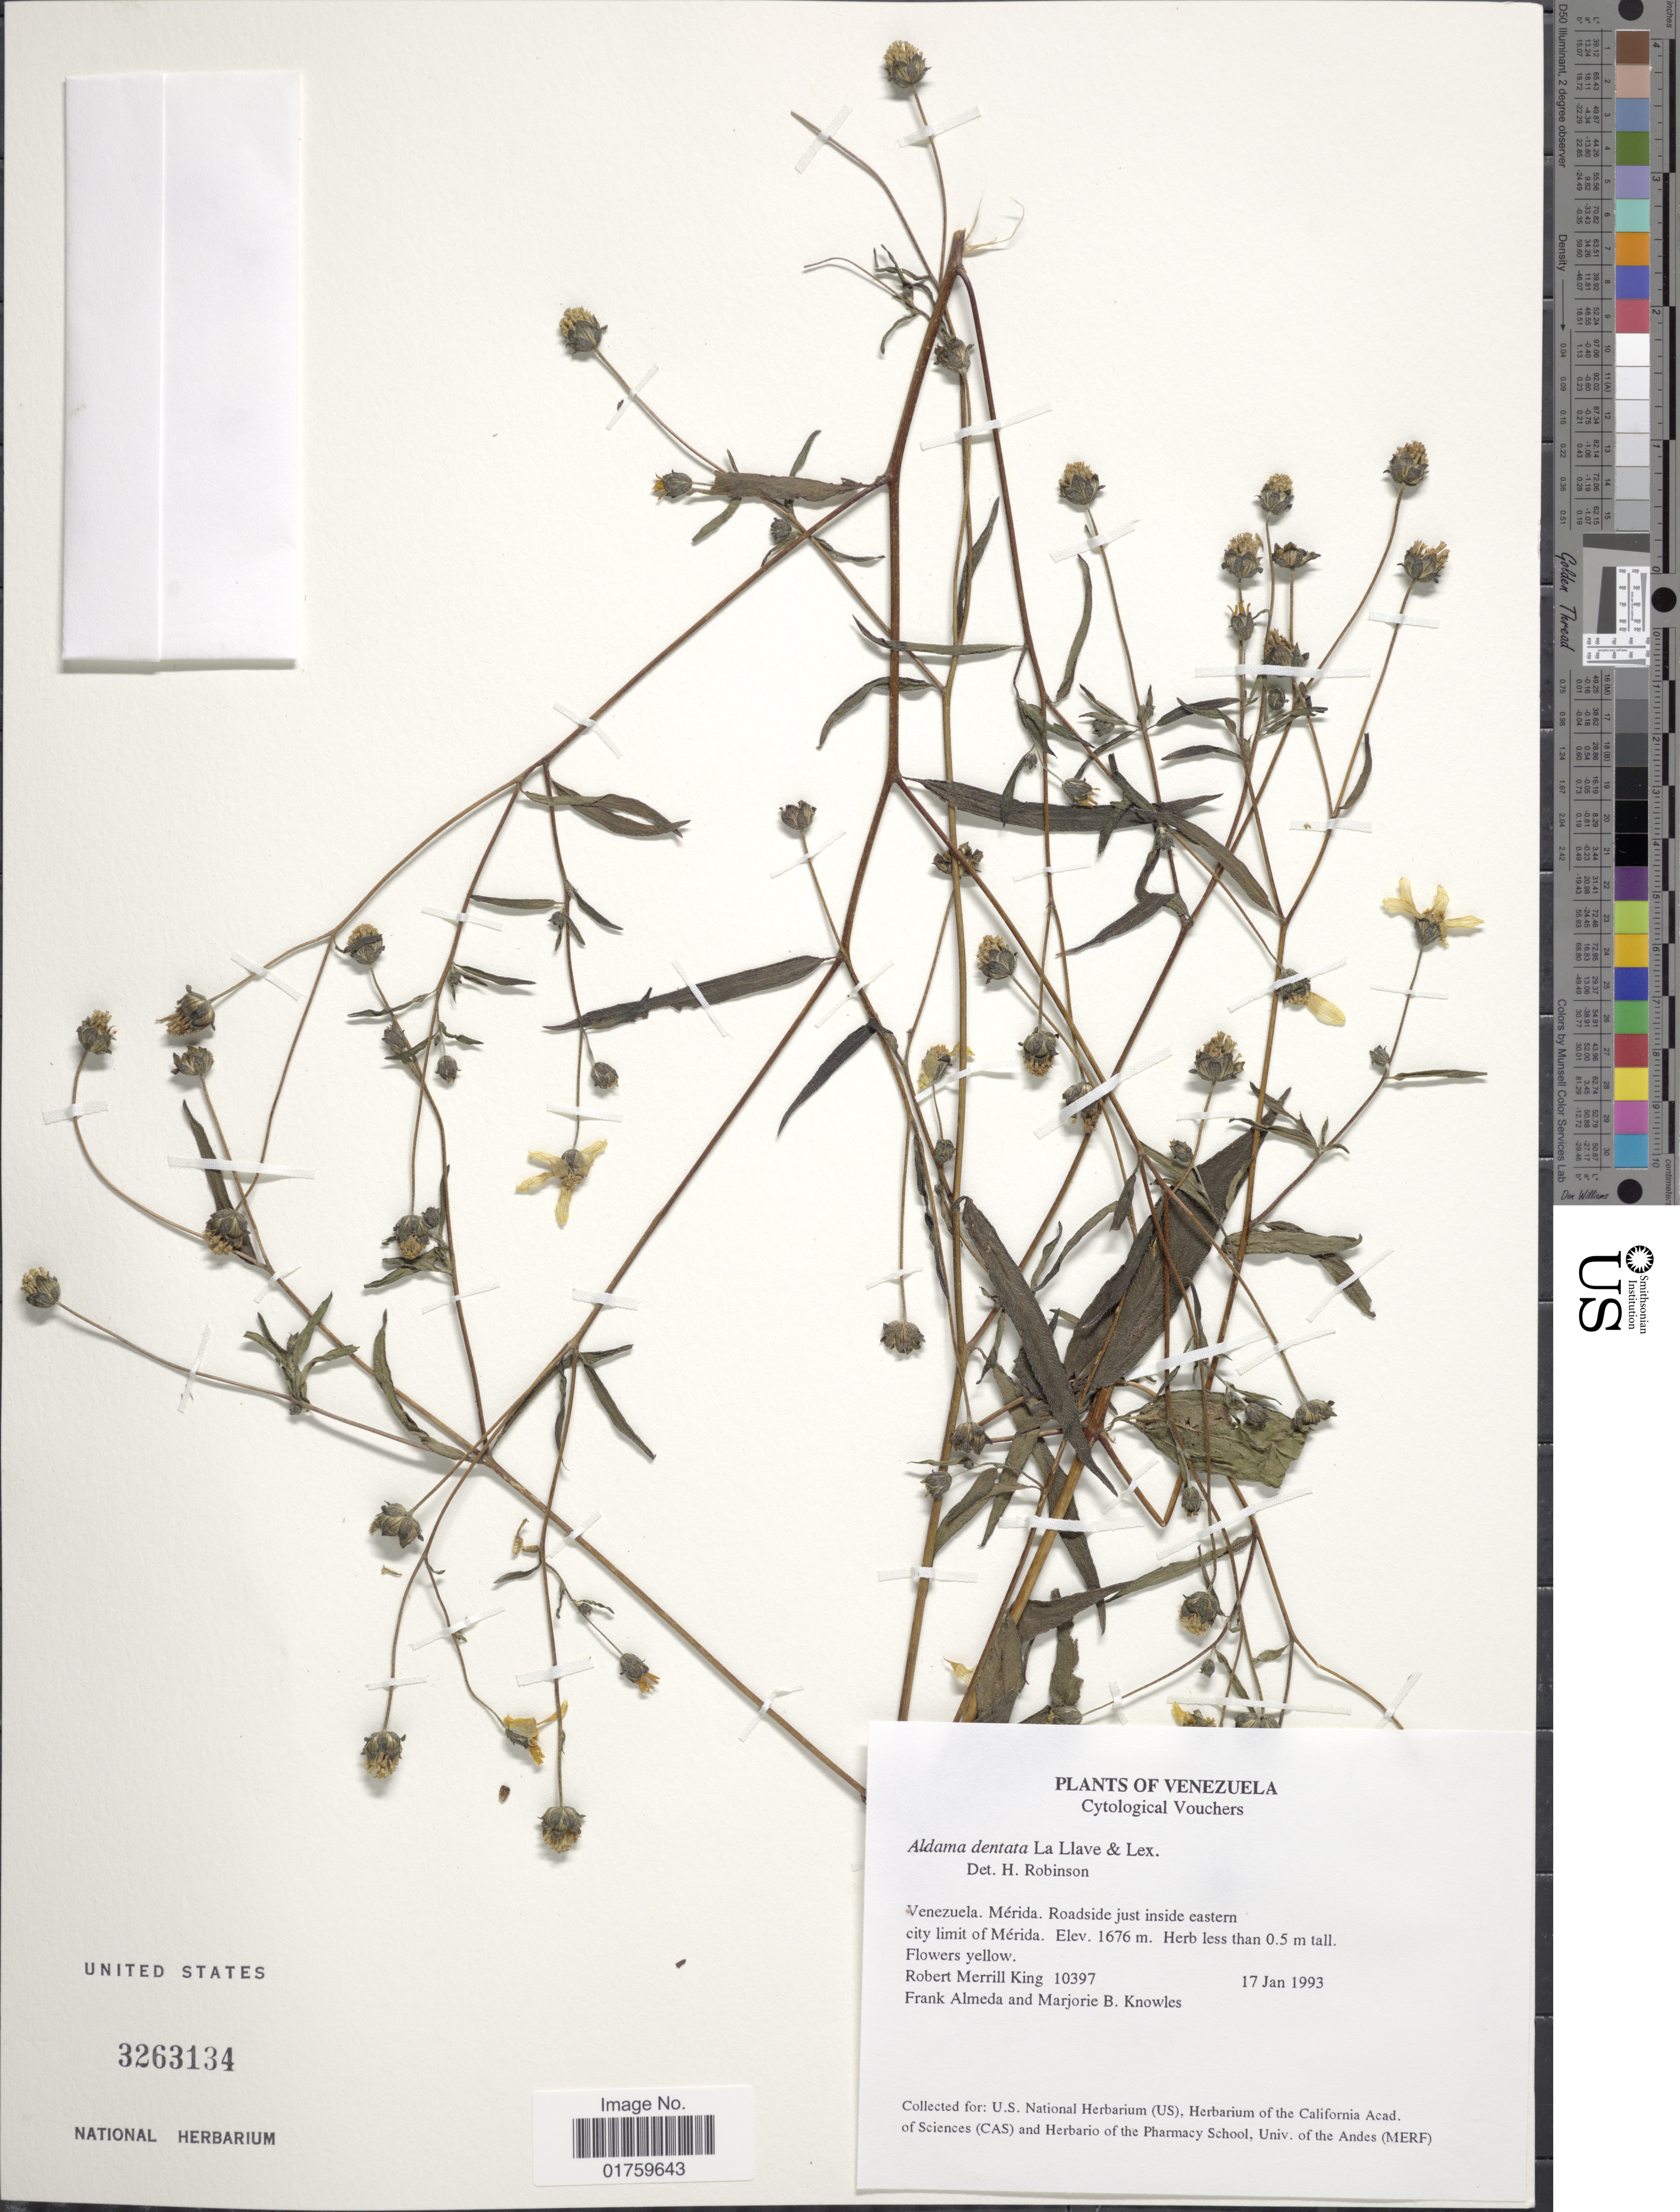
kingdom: Plantae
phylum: Tracheophyta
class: Magnoliopsida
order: Asterales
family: Asteraceae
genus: Aldama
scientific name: Aldama dentata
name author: La Llave ex La Llave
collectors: R. M. King, F. Almeda & M. B. Knowles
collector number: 10397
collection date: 1993-01-17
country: Venezuela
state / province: Mérida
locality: Roadside just inside eastern city limit of Merida.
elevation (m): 1676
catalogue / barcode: US 3263134